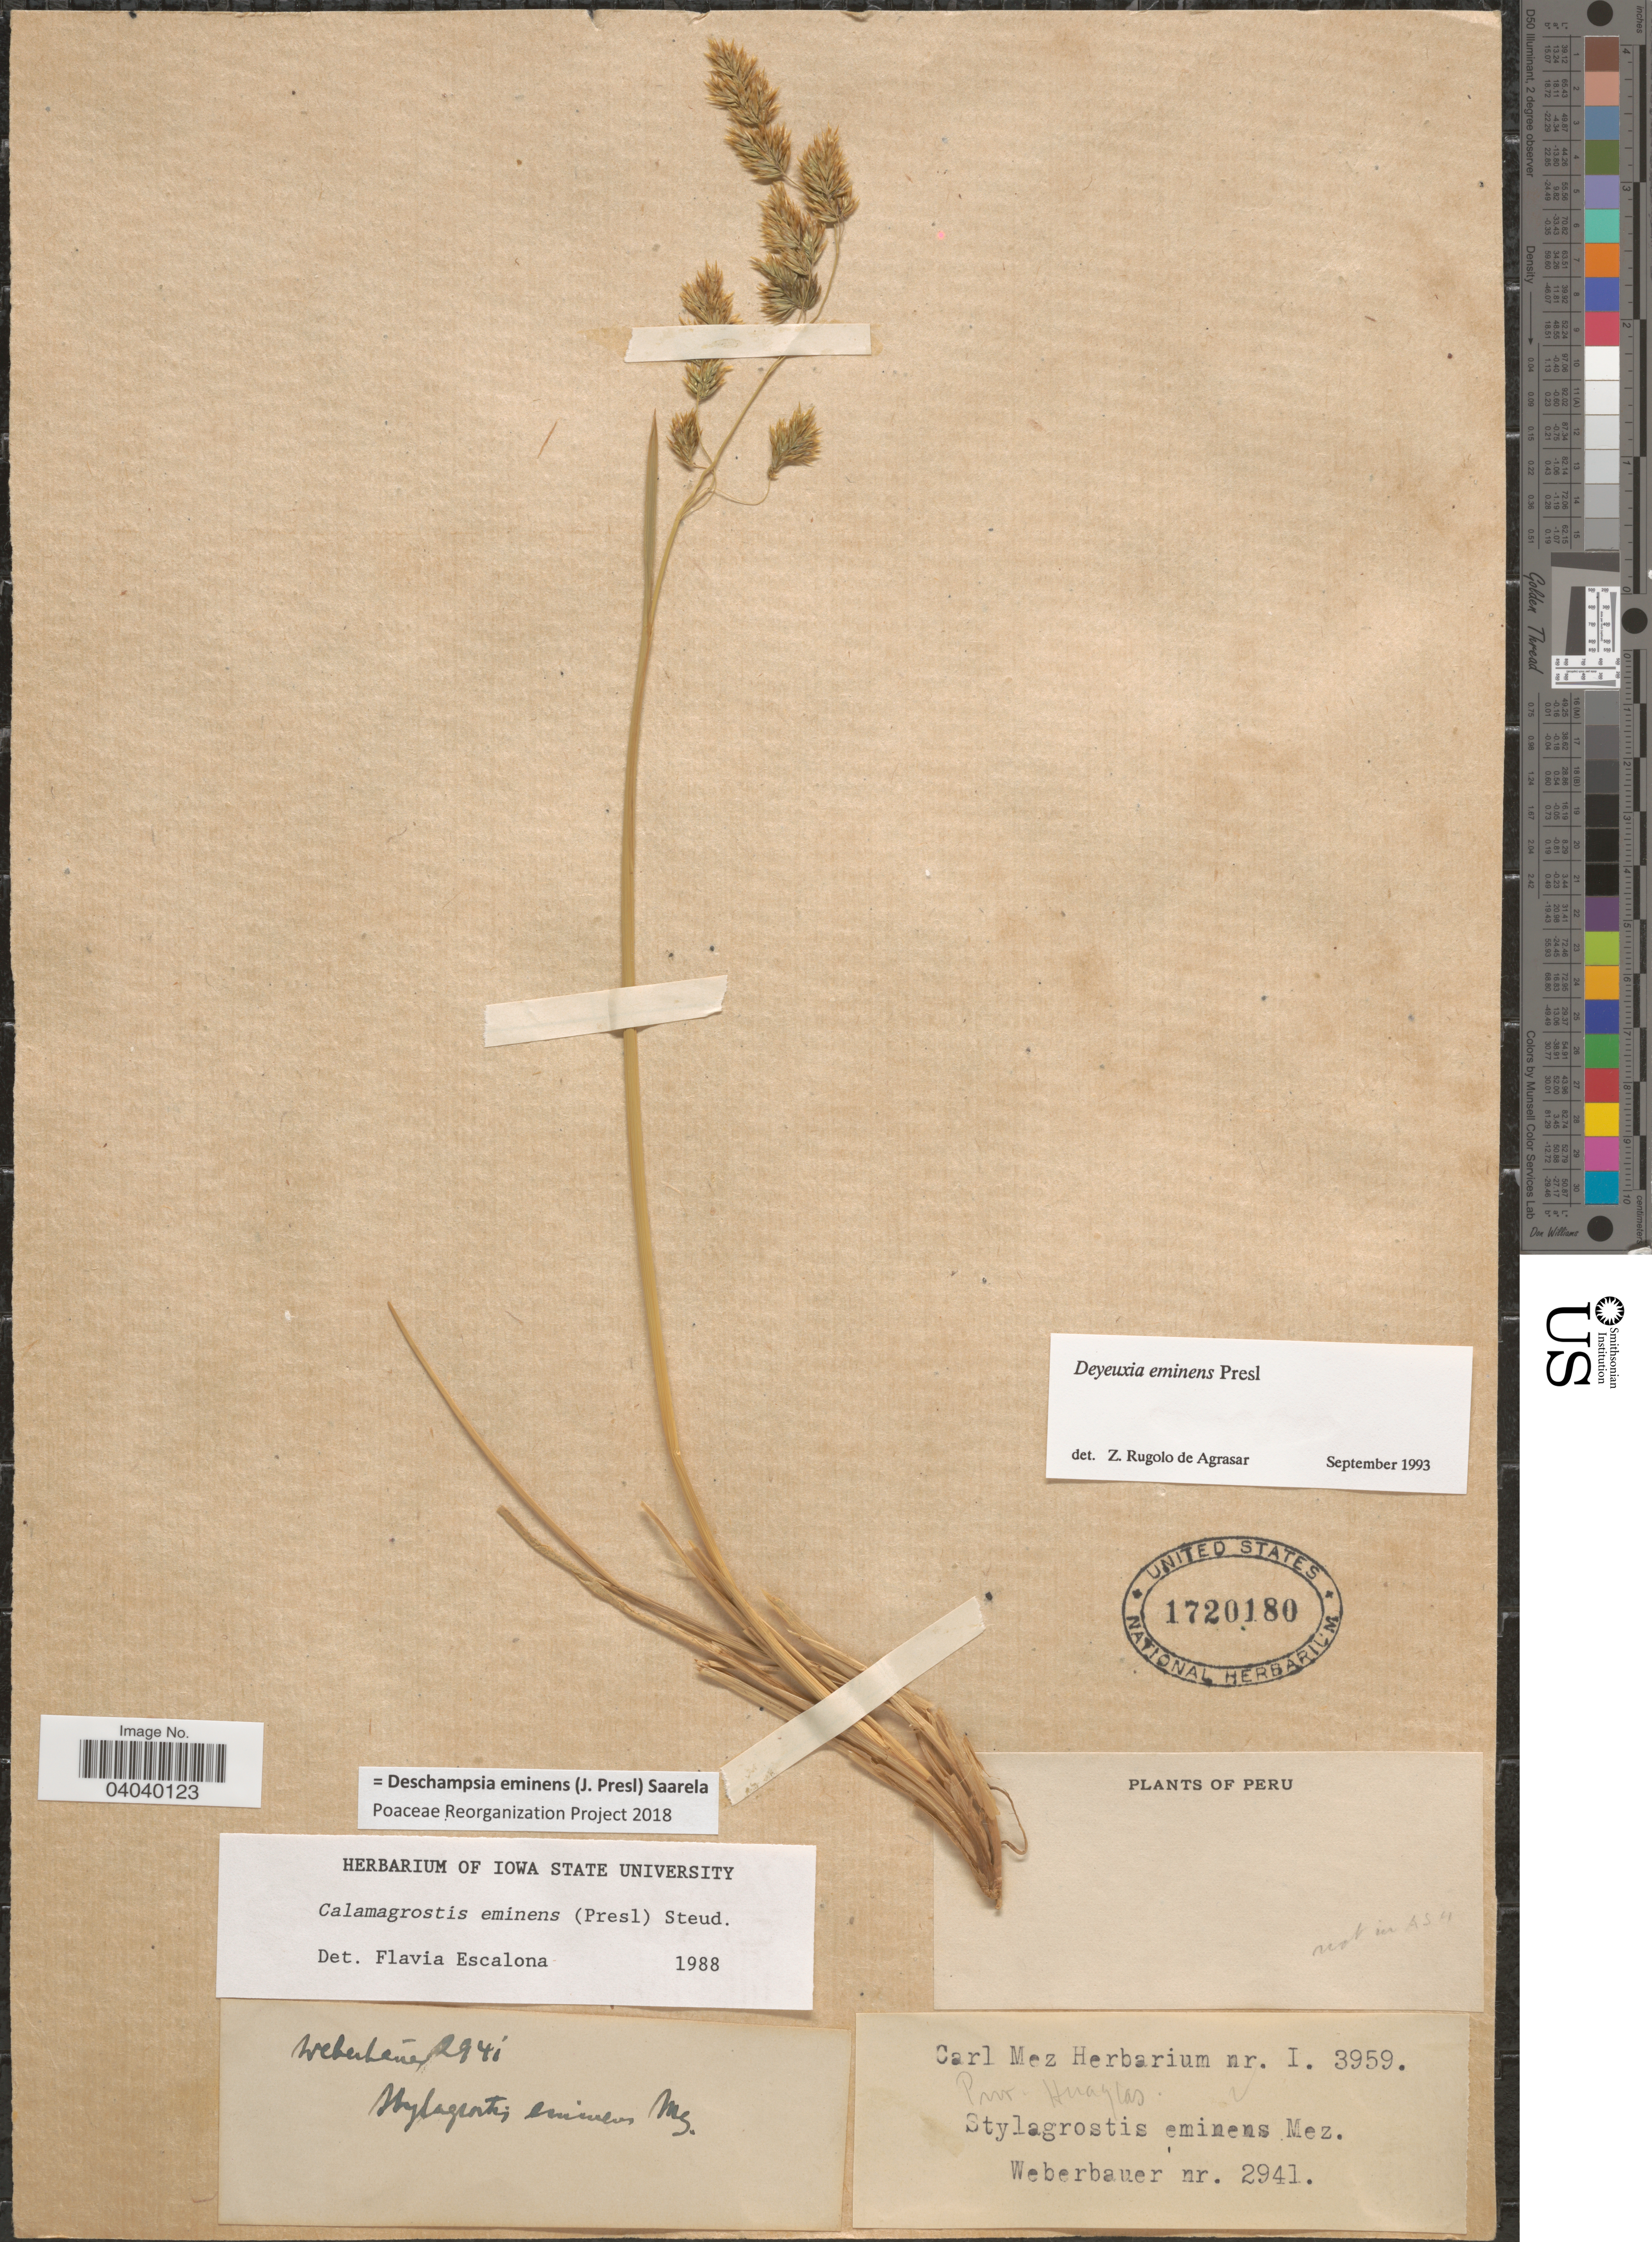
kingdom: Plantae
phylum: Tracheophyta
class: Liliopsida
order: Poales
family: Poaceae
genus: Deschampsia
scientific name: Deschampsia eminens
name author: (J. Presl) Saarela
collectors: Weberbauer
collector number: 2941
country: Peru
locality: Prov. Huaylas.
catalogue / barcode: US 1720180